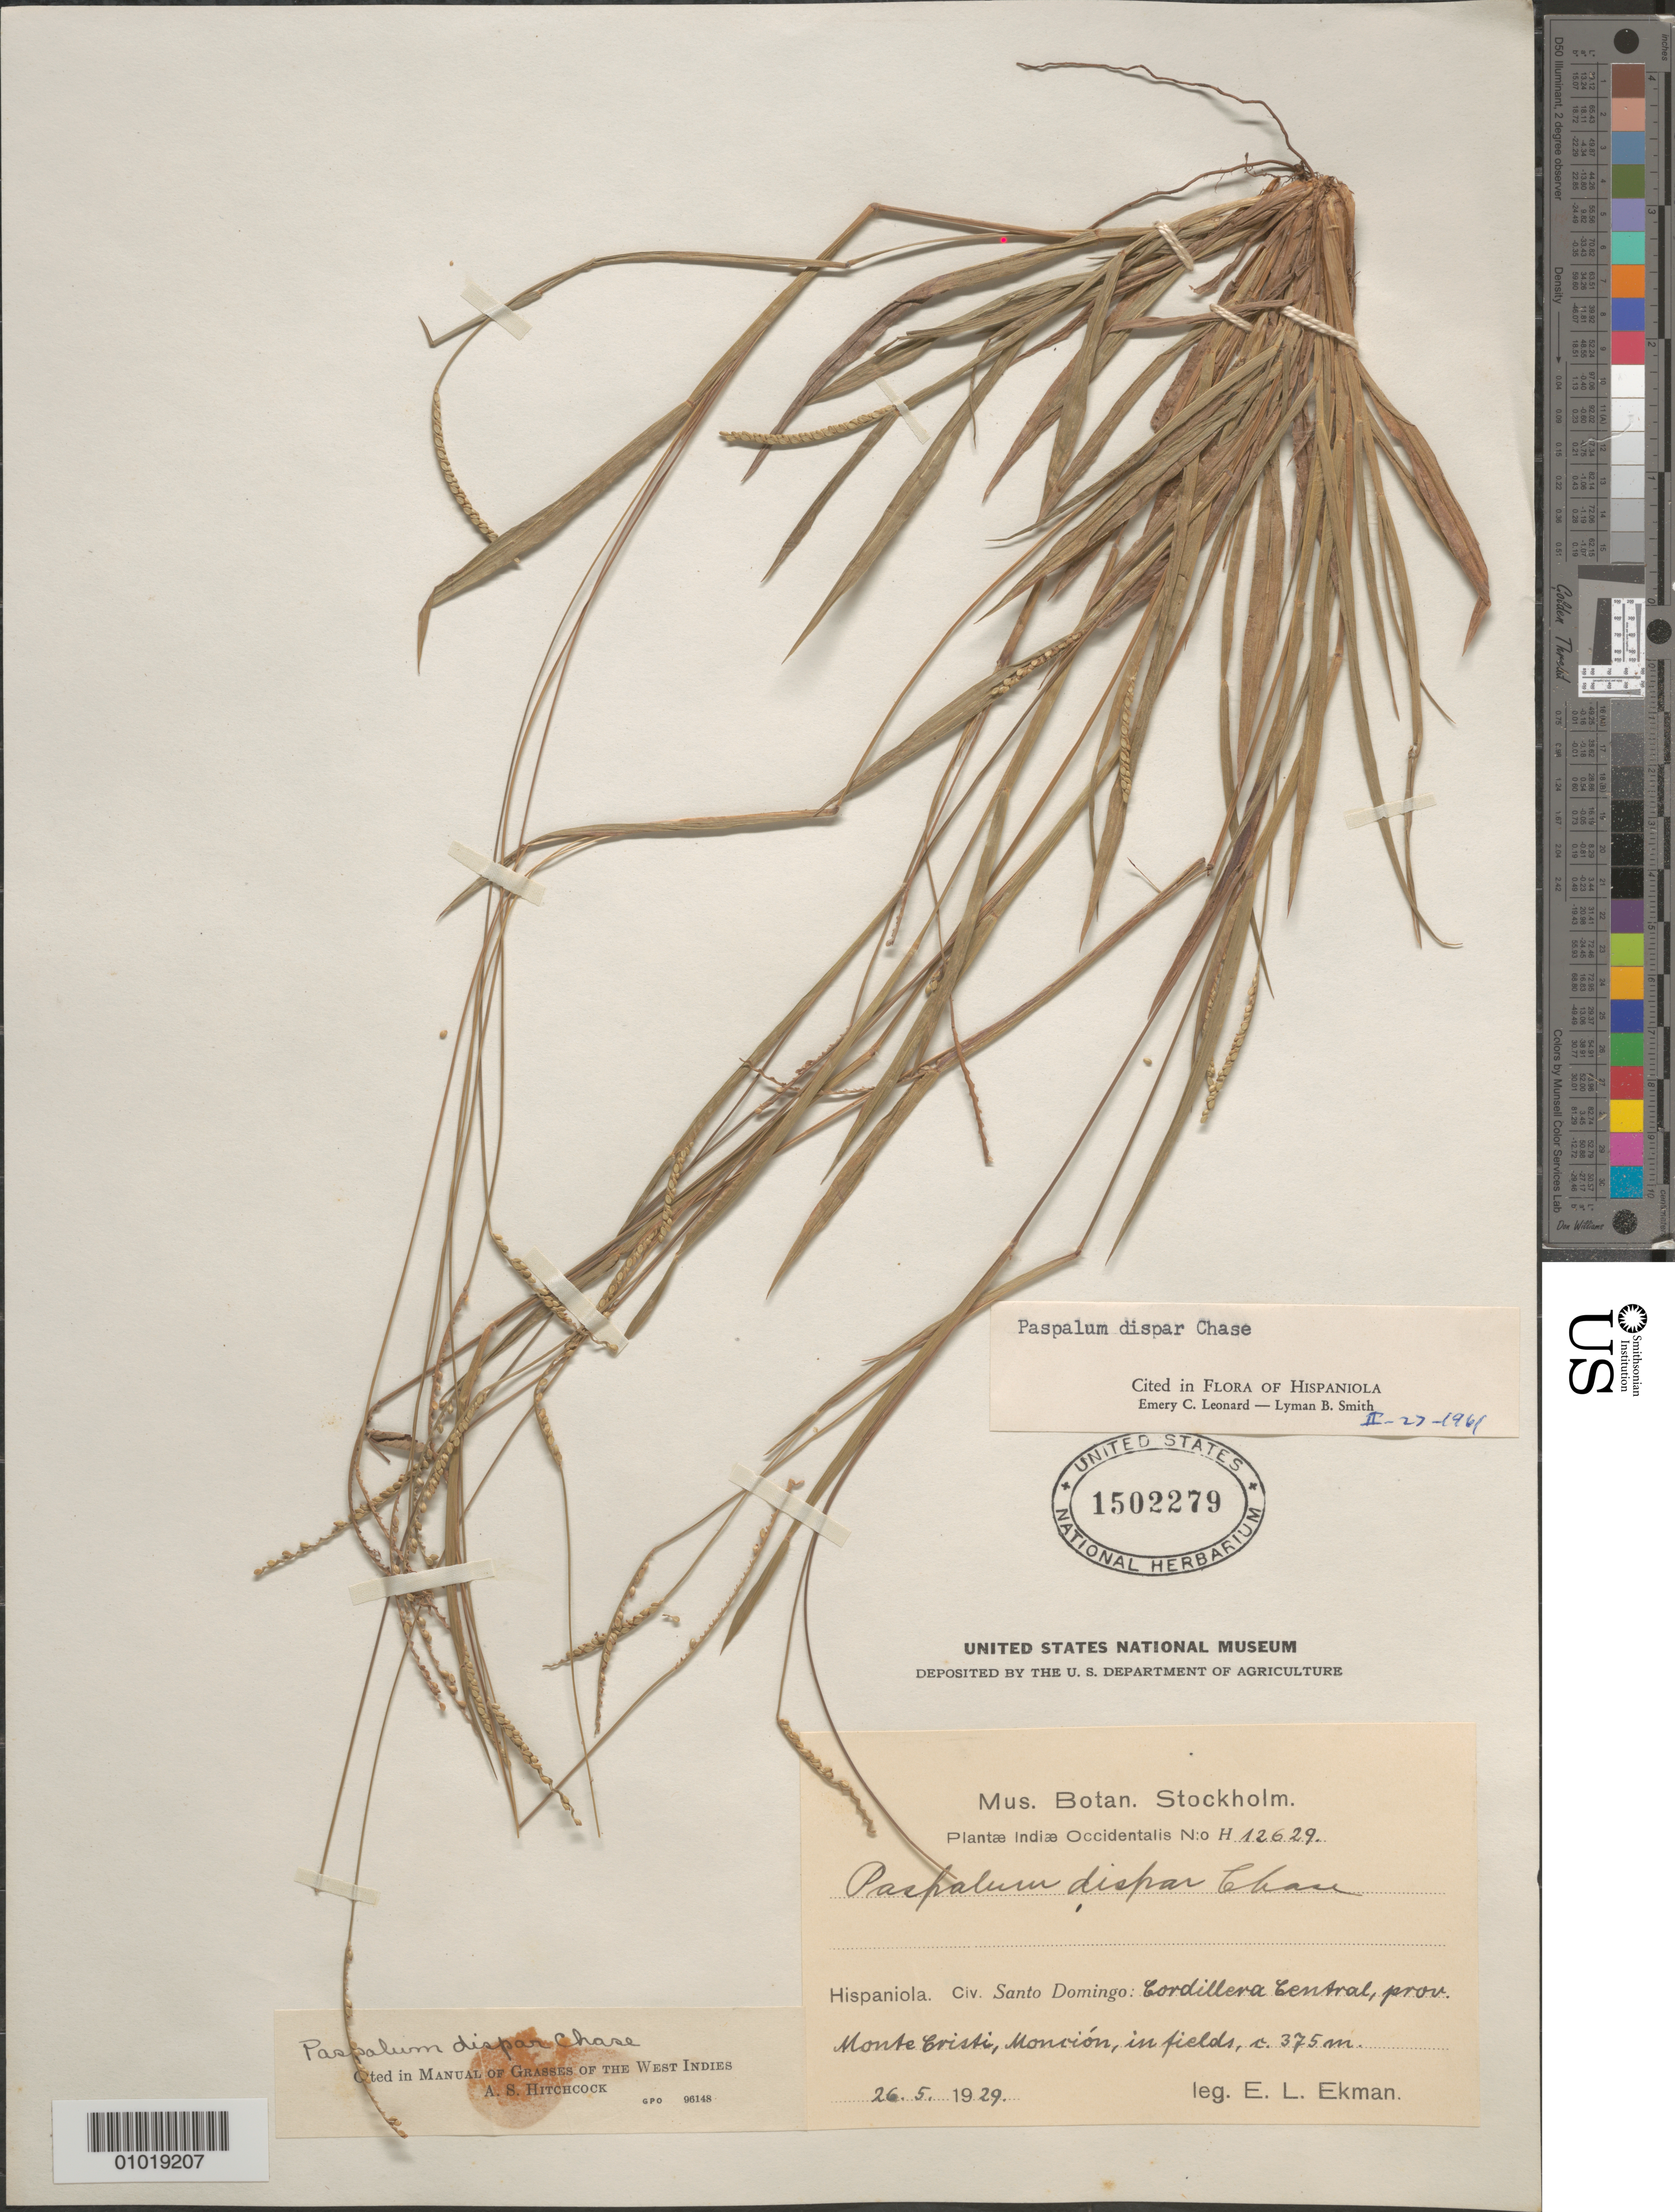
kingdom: Plantae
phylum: Tracheophyta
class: Liliopsida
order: Poales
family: Poaceae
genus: Paspalum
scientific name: Paspalum dispar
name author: Chase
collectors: E. L. Ekman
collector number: H 12629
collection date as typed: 26 May 1929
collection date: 1929-05-26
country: Dominican Republic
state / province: Monte Cristi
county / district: Monción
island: Hispaniola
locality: Cordillera Central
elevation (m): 375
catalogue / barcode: US 1502279